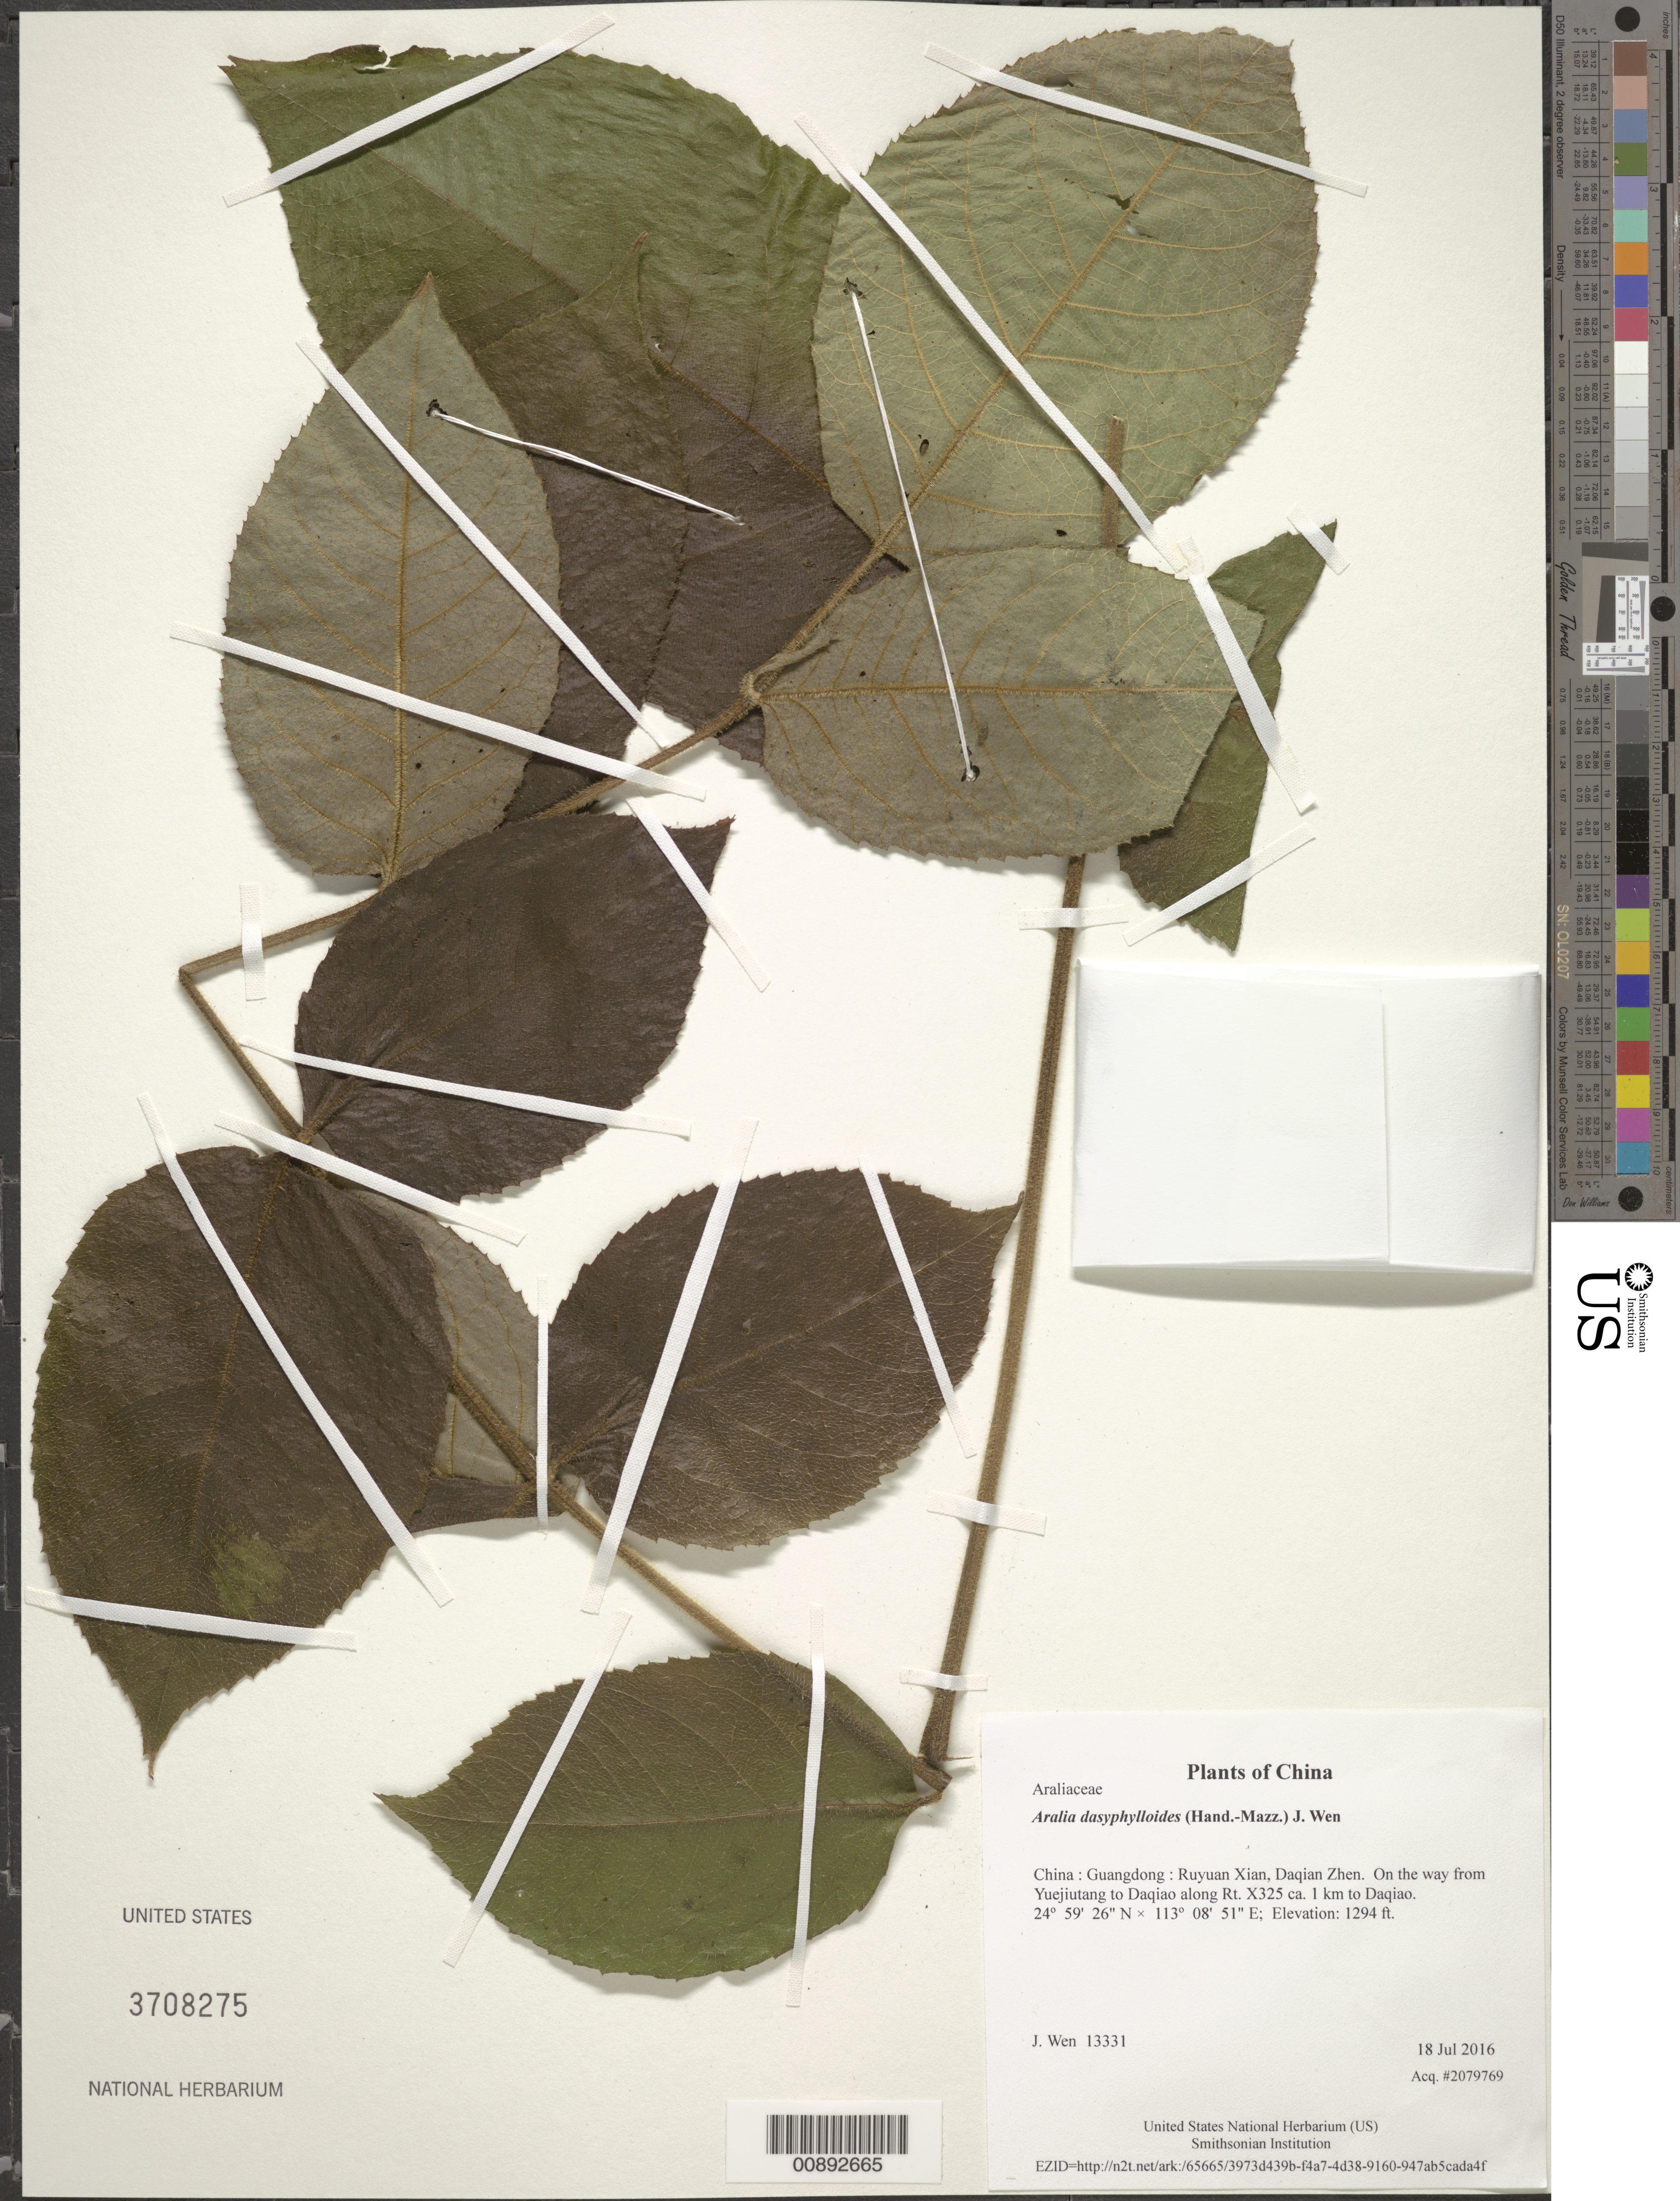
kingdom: Plantae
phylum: Tracheophyta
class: Magnoliopsida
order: Apiales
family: Araliaceae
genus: Aralia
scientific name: Aralia dasyphylloides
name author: (Hand.-Mazz.) J. Wen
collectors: J. Wen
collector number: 13331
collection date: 2016-07-18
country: China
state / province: Guangdong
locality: Ruyuan Xian, Daqian Zhen. On the way from Yuejiutang to Daqiao along Rt. X325 ca. 1 km to Daqiao.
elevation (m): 394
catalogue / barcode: US 3708275